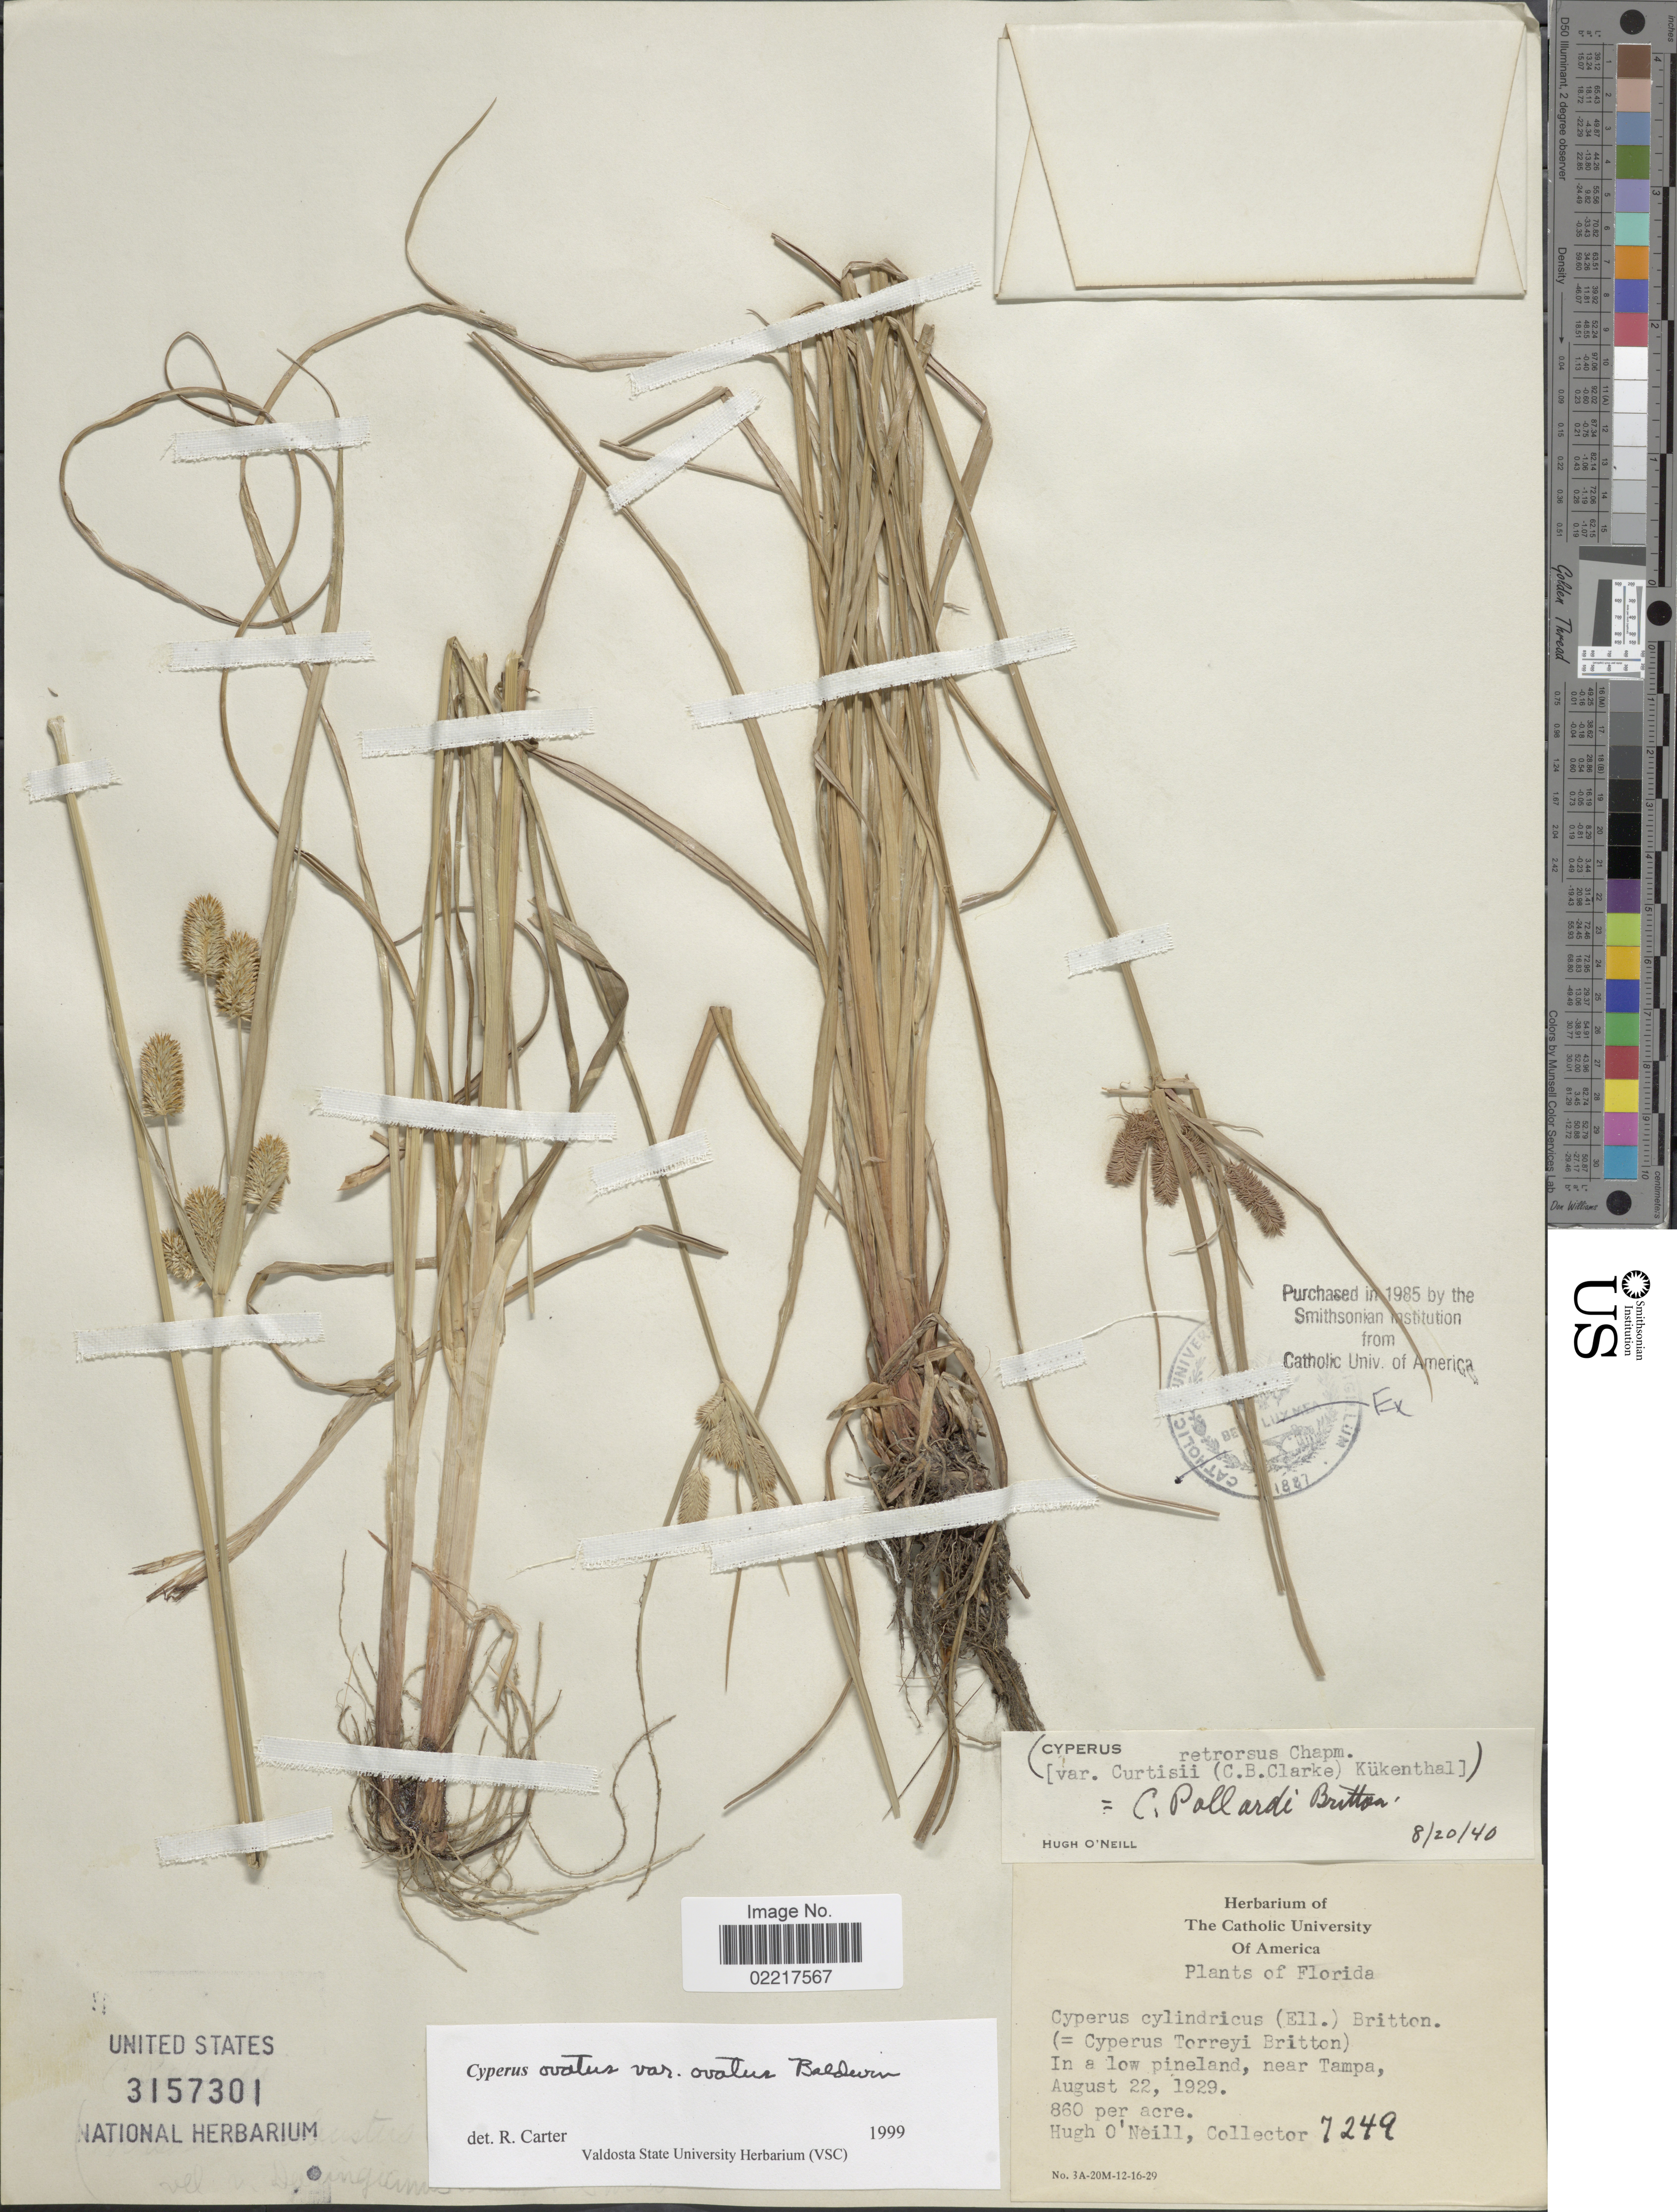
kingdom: Plantae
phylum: Tracheophyta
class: Liliopsida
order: Poales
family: Cyperaceae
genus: Cyperus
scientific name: Cyperus ovatus var. ovatus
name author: Baldwin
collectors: H. O'Neill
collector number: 7249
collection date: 1929-08-22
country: United States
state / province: Florida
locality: In a lowe pineland, near Tampa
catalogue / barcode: US 3157301